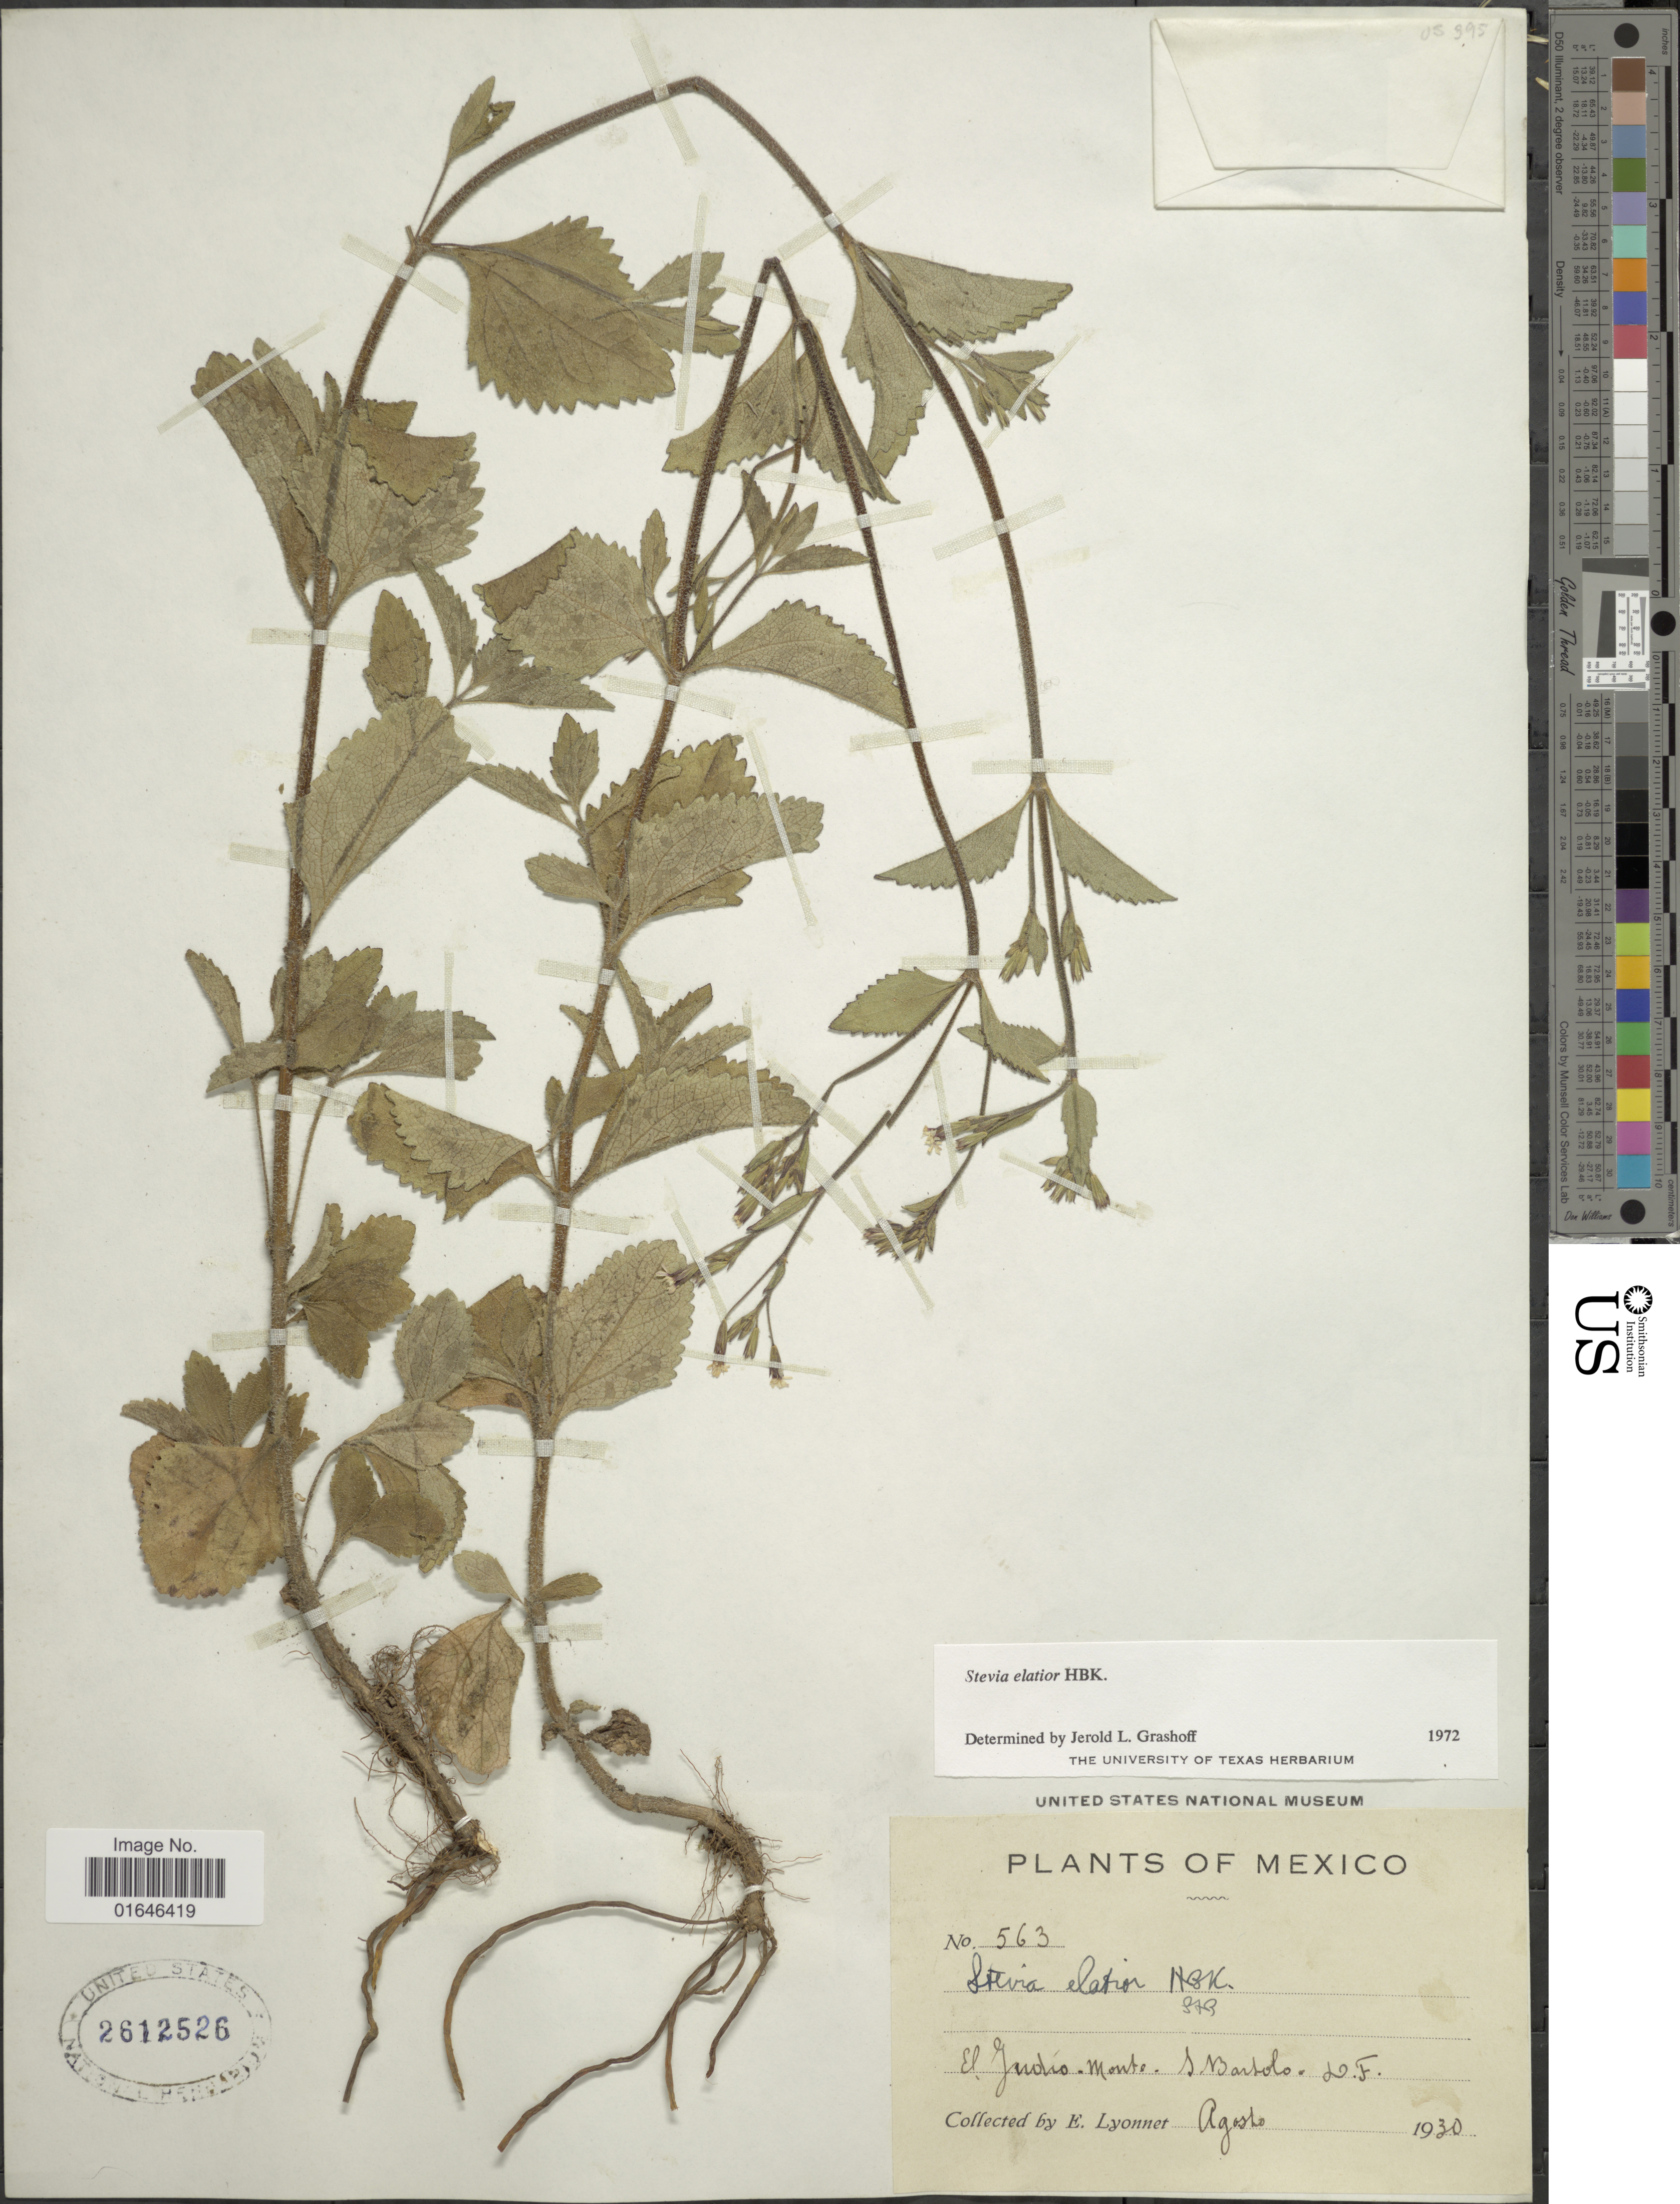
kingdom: Plantae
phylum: Tracheophyta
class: Magnoliopsida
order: Asterales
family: Asteraceae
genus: Stevia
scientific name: Stevia elatior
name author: Kunth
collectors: E. Lyonnet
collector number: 563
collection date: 1930-08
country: Mexico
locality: El Judío Monte S Bartolo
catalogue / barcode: US 2612526